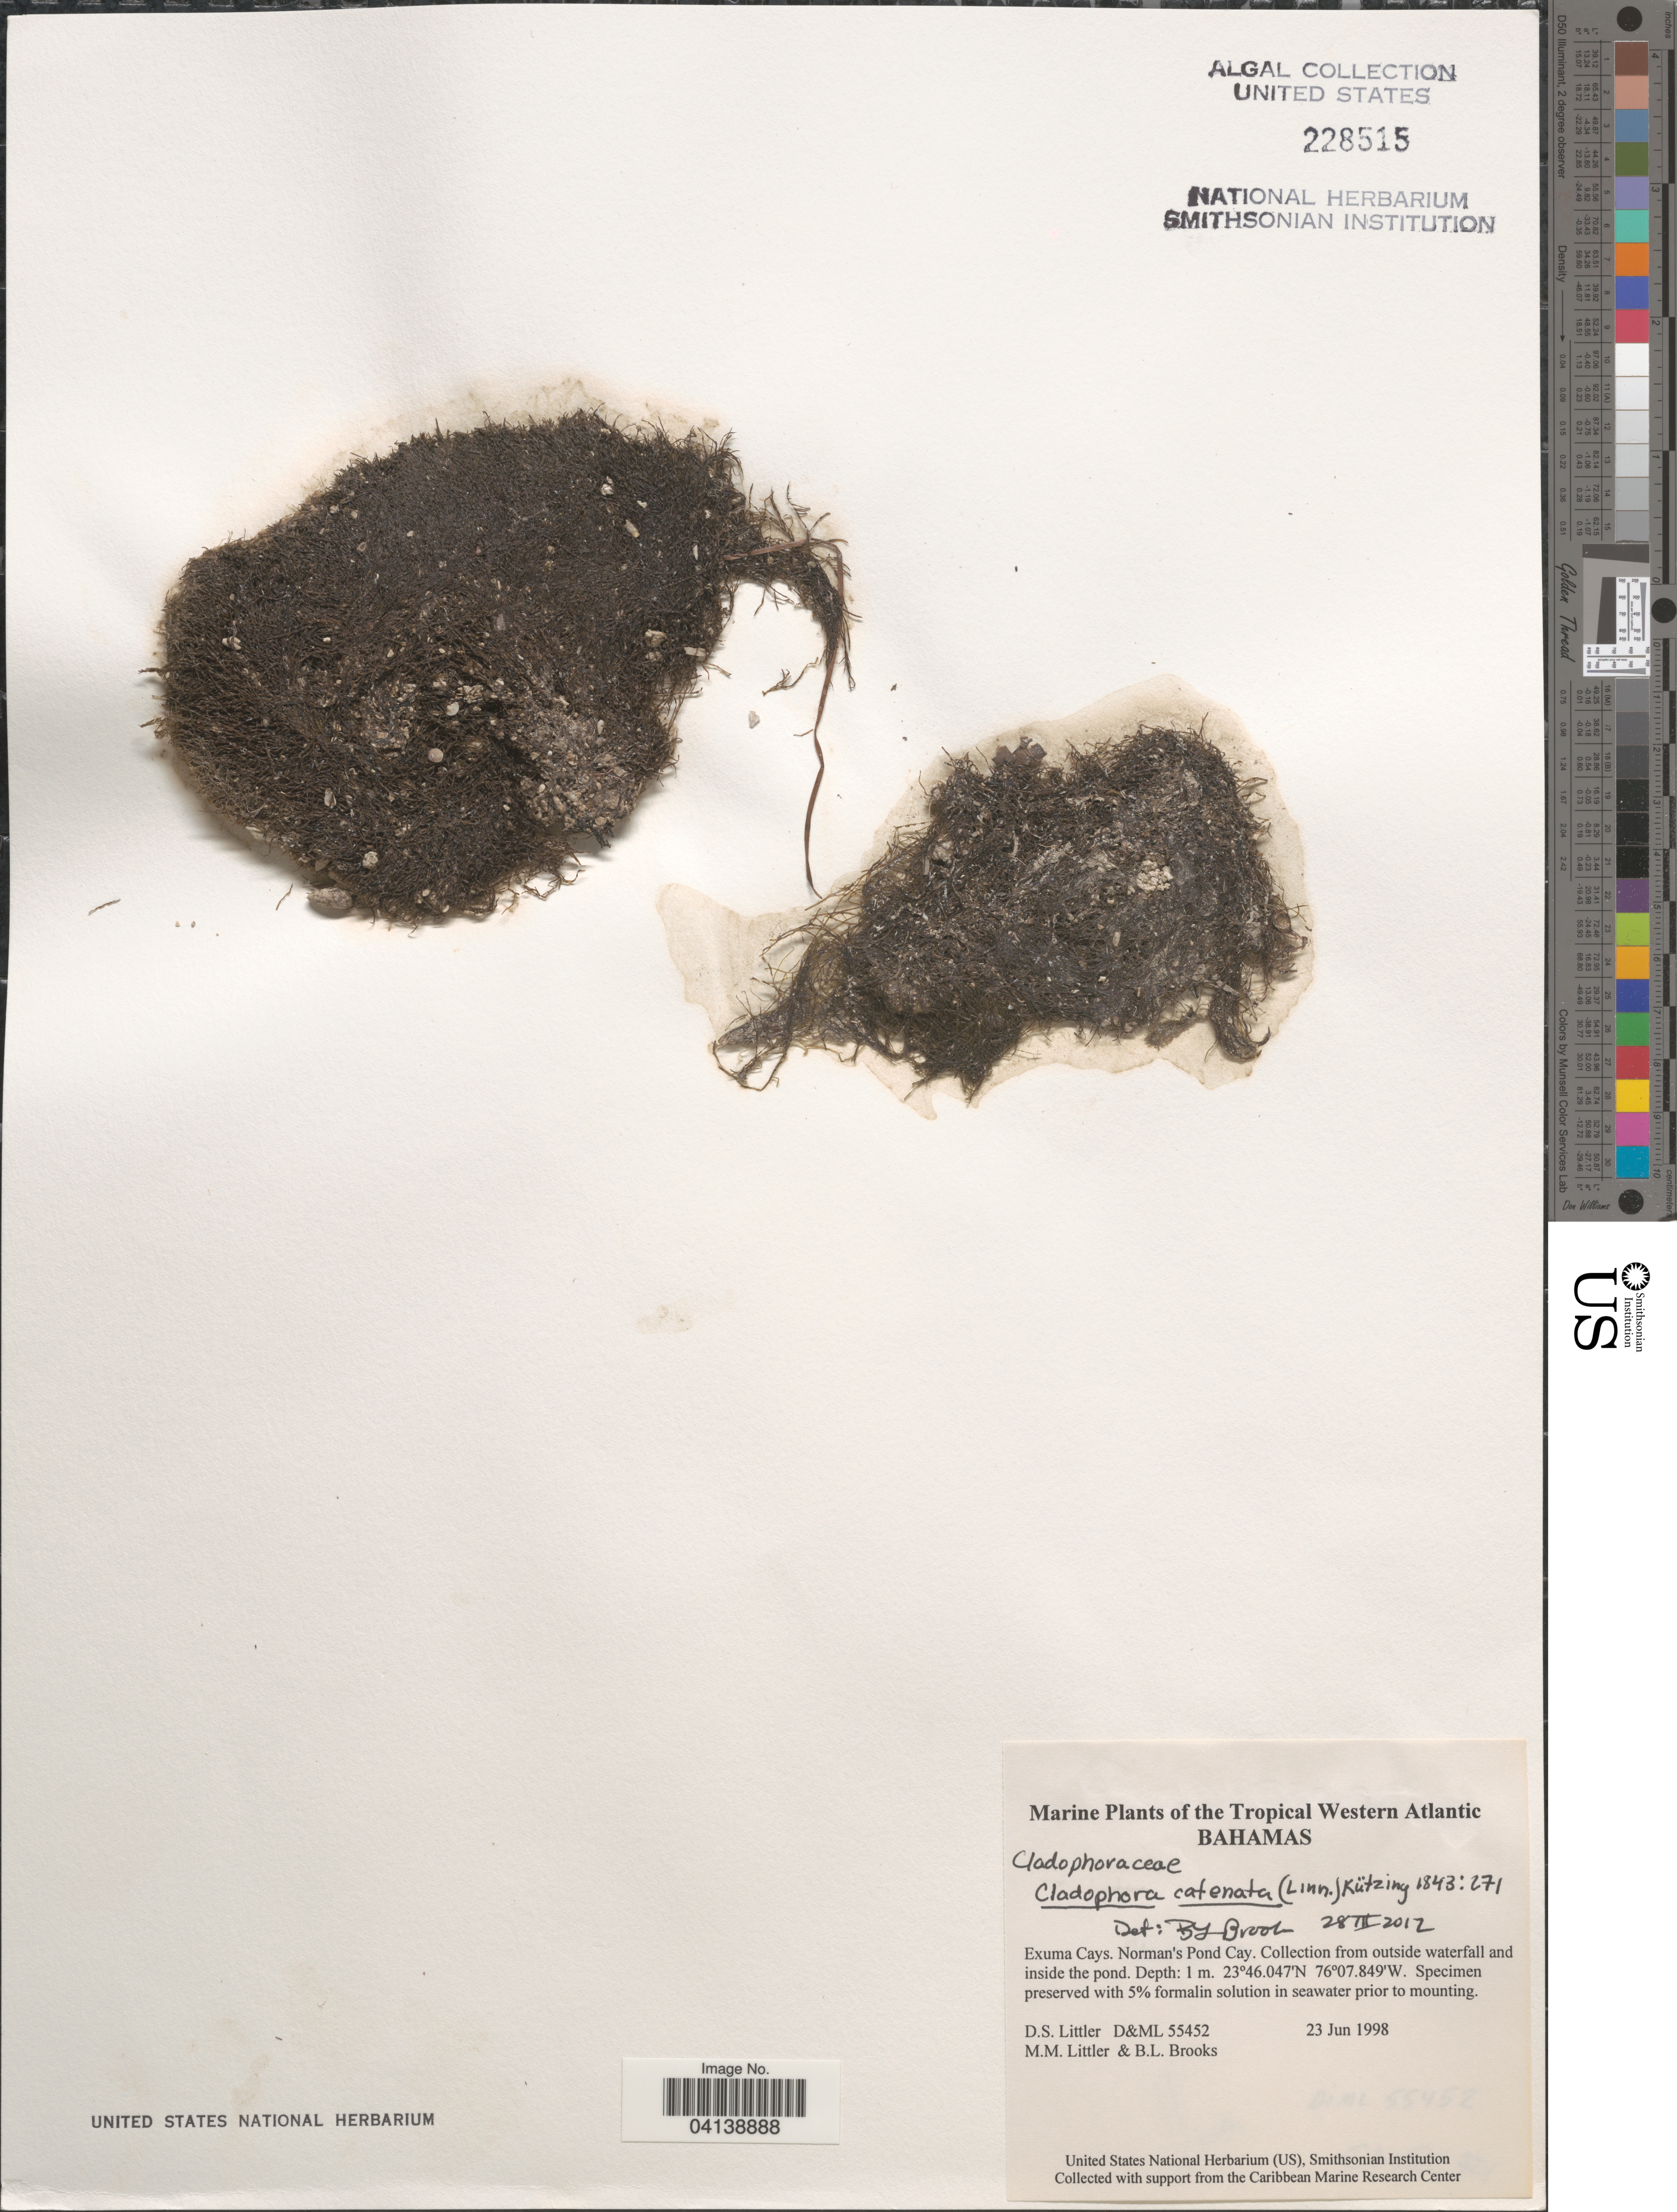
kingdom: Plantae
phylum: Chlorophyta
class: Ulvophyceae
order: Cladophorales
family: Cladophoraceae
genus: Cladophora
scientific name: Cladophora catenata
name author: (L.) Kütz.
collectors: D. S. Littler & B. Brooks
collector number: D&ML55452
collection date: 1998-06-23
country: Bahamas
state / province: Exuma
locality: The Tropical Western Atlantic. Exuma Cays. Norman's Pond Cay. Collection from outside waterfall and inside the pond.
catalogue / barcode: US 228515